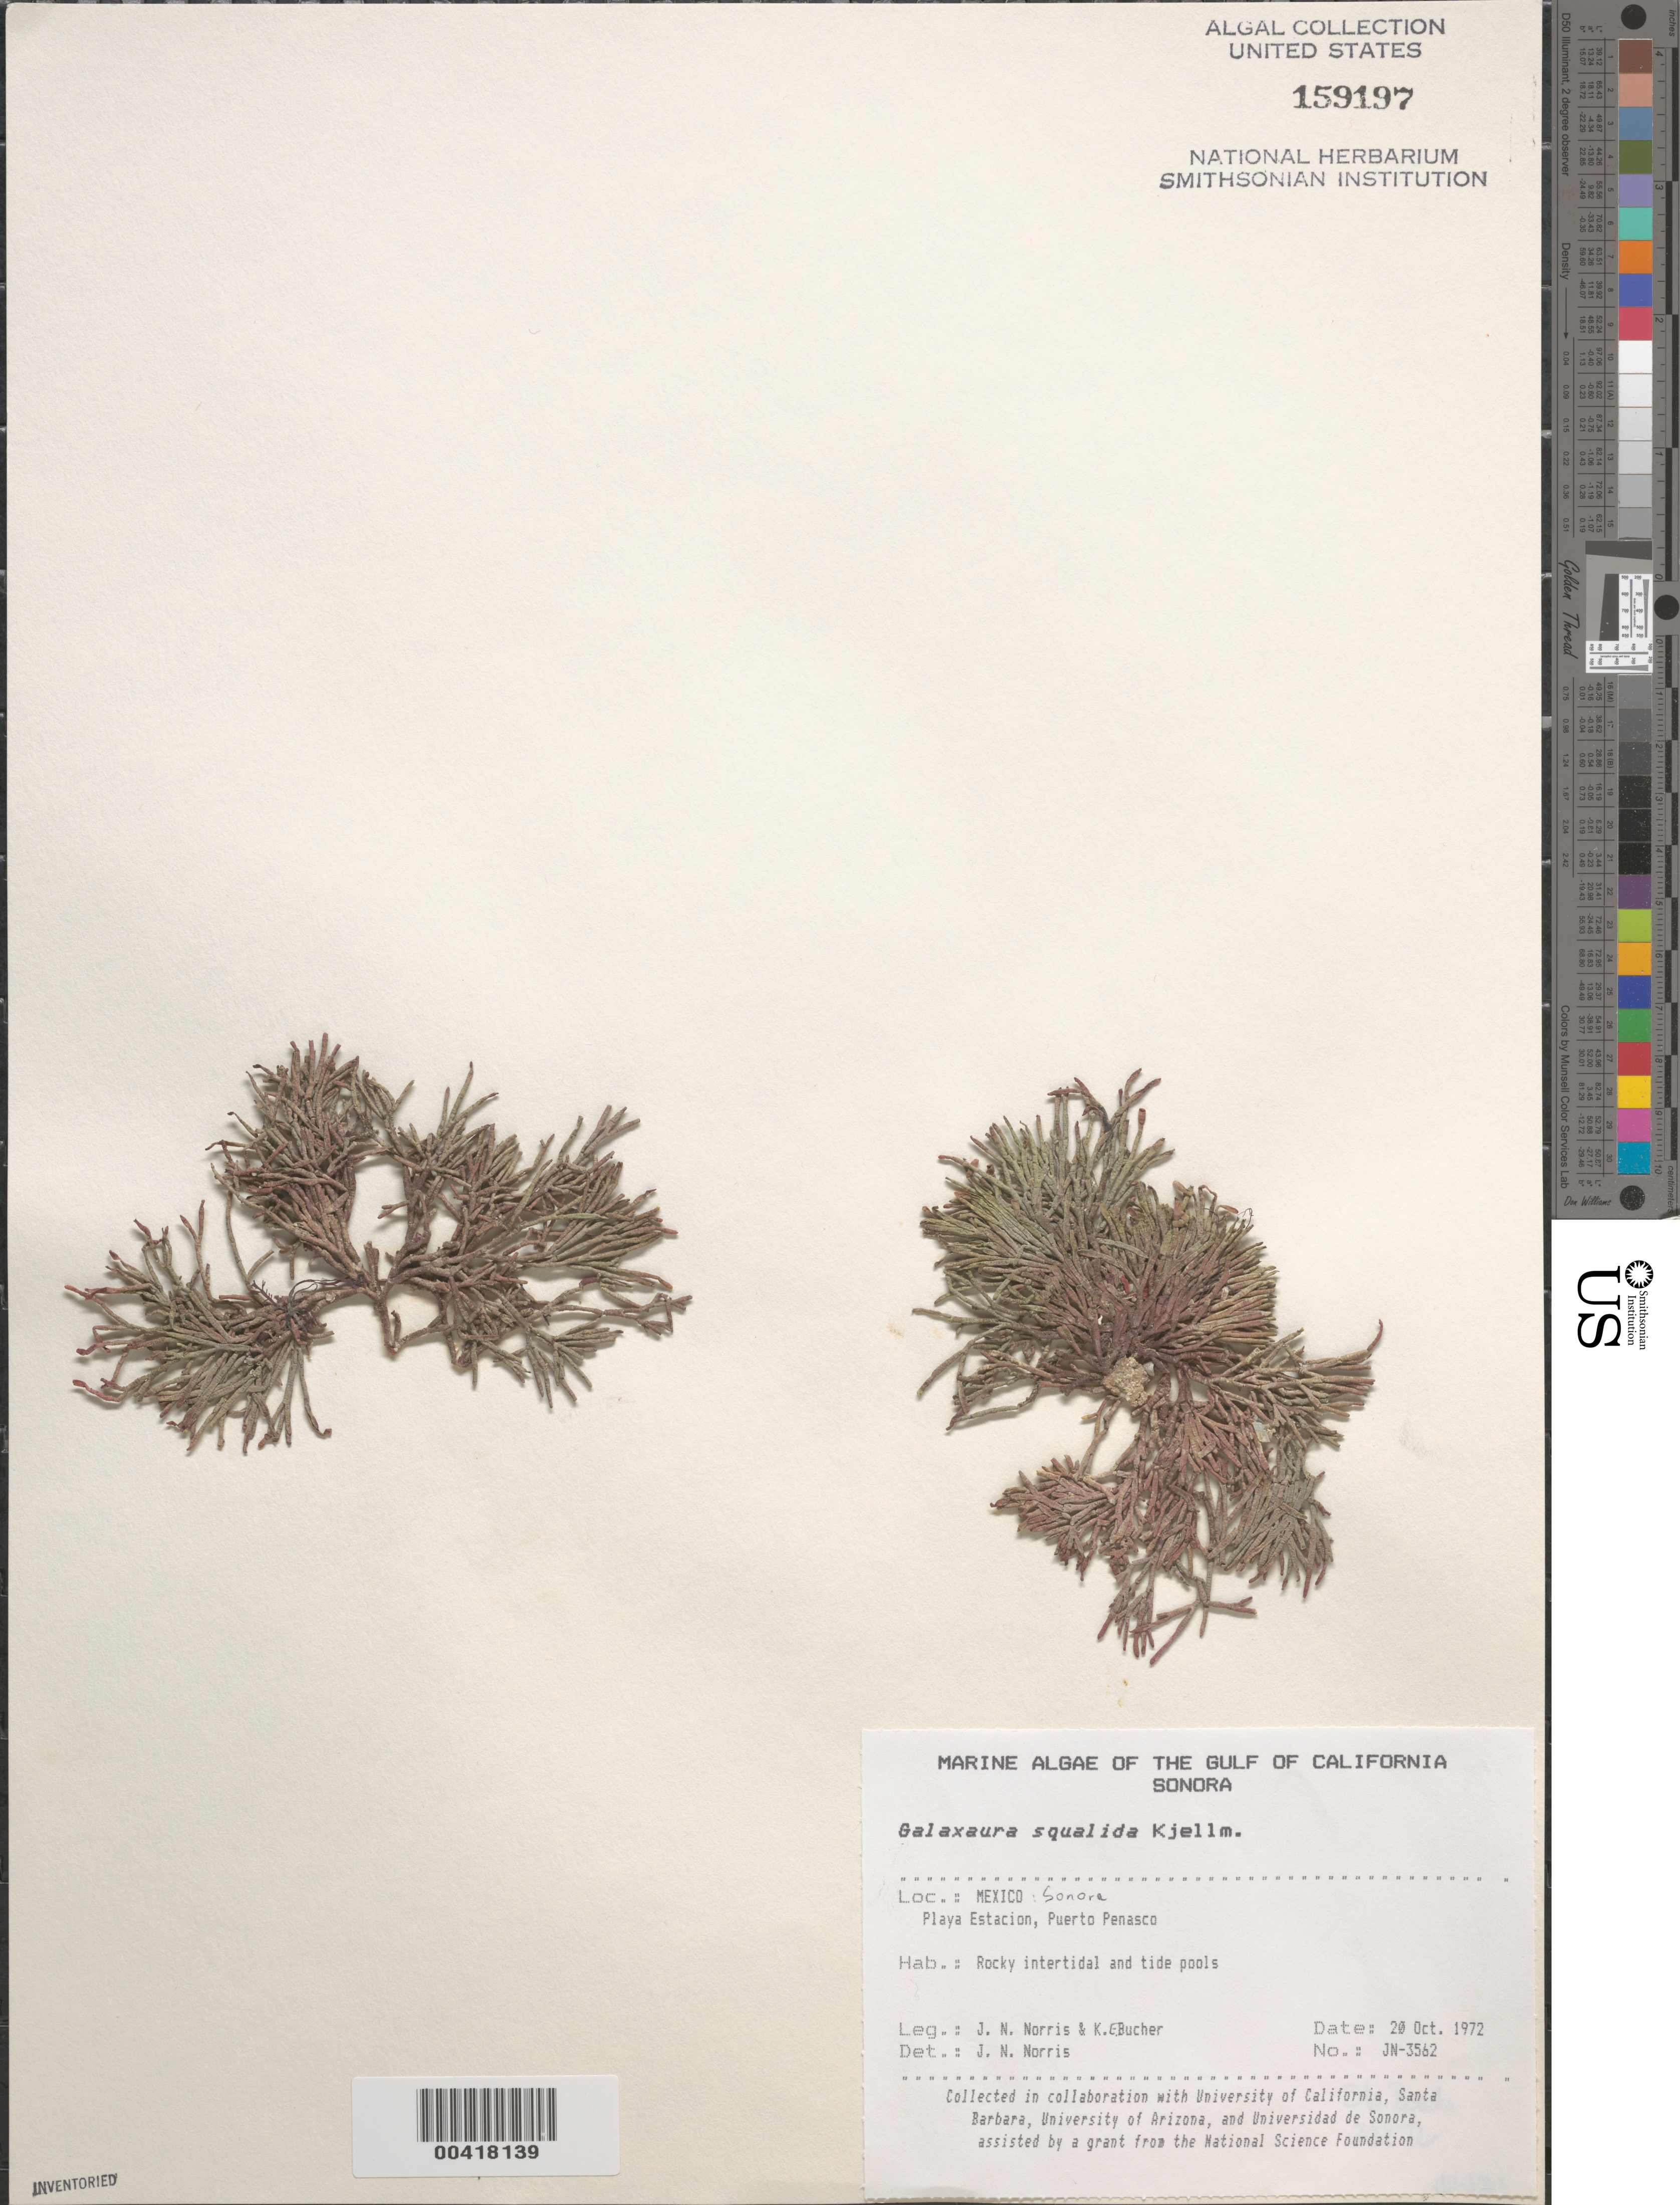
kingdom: Plantae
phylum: Rhodophyta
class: Florideophyceae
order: Nemaliales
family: Galaxauraceae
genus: Galaxaura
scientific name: Galaxaura rugosa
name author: (Ellis & Sol.) J.V.Lamouroux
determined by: Algae name updating Project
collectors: J. N. Norris & K. E. Bucher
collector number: JN-3562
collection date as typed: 20 Oct 1972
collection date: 1972-10-20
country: Mexico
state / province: Sonora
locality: Playa Estacion, Puerto Penasco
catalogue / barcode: US 159197